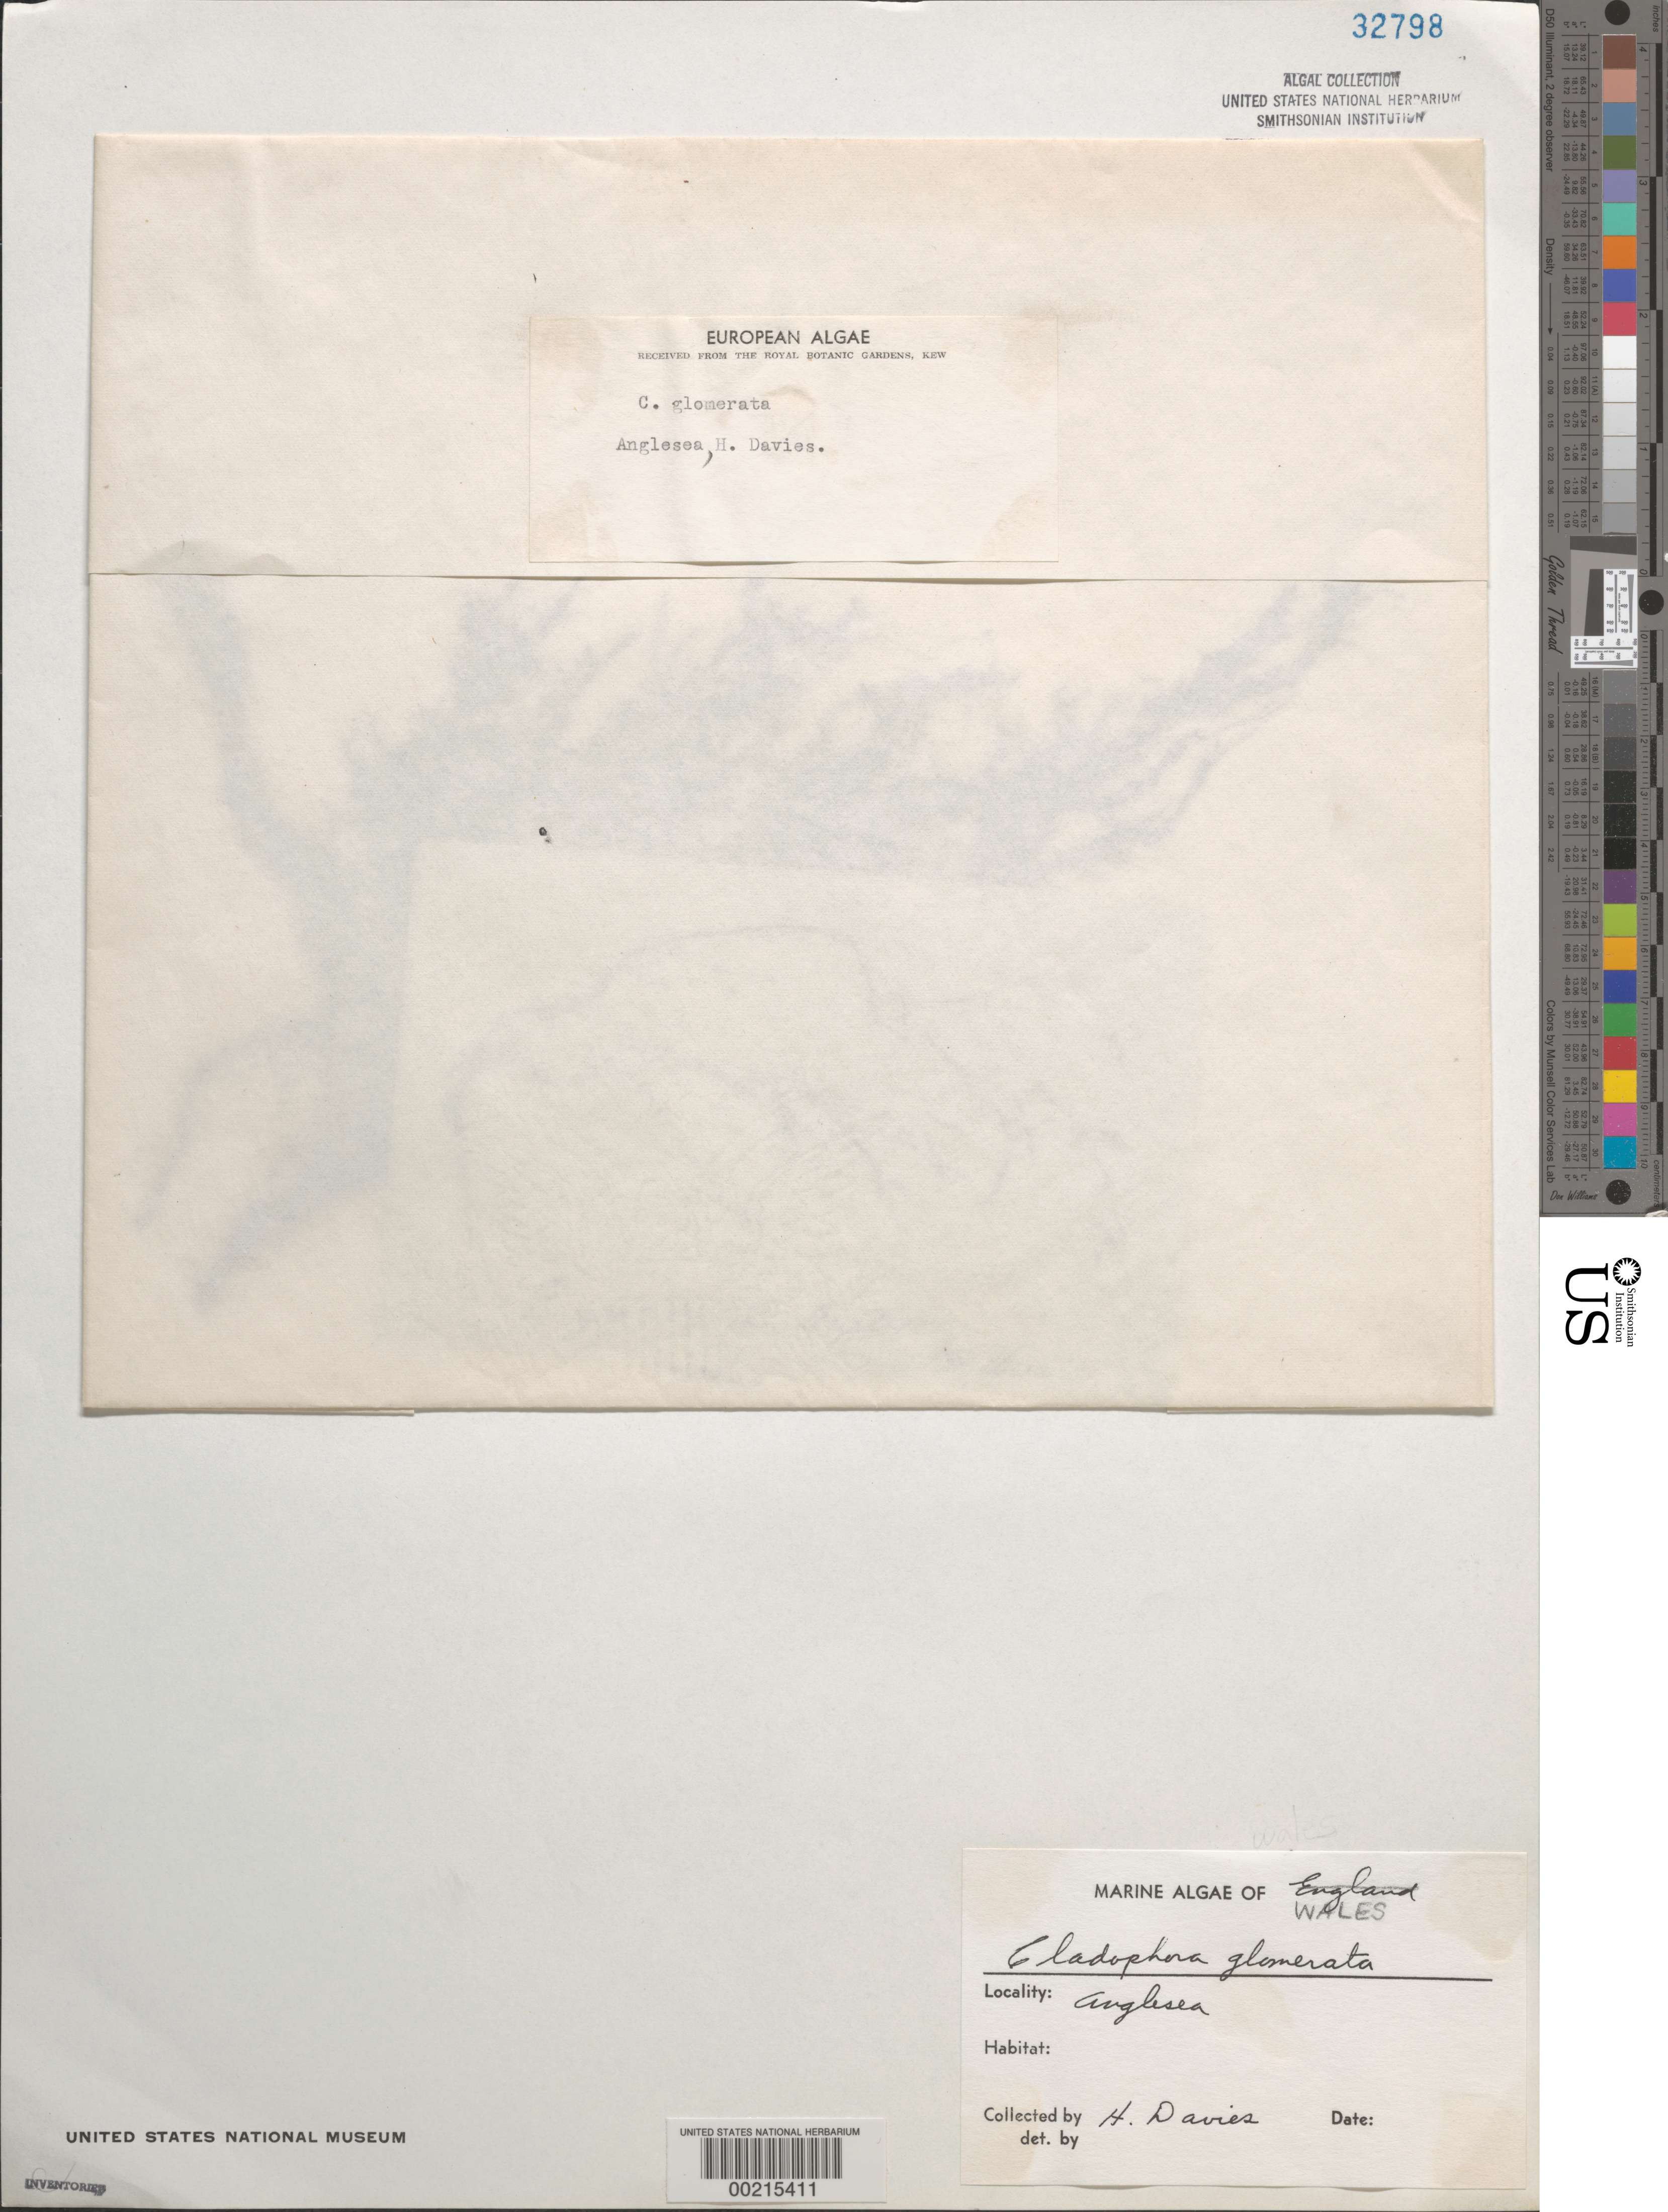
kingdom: Plantae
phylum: Chlorophyta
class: Ulvophyceae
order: Cladophorales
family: Cladophoraceae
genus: Cladophora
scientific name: Cladophora glomerata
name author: (L.) Kütz.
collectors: H. Davies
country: United Kingdom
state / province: Wales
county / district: Gwynedd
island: Anglesey (Anglesea)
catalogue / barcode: US 32798